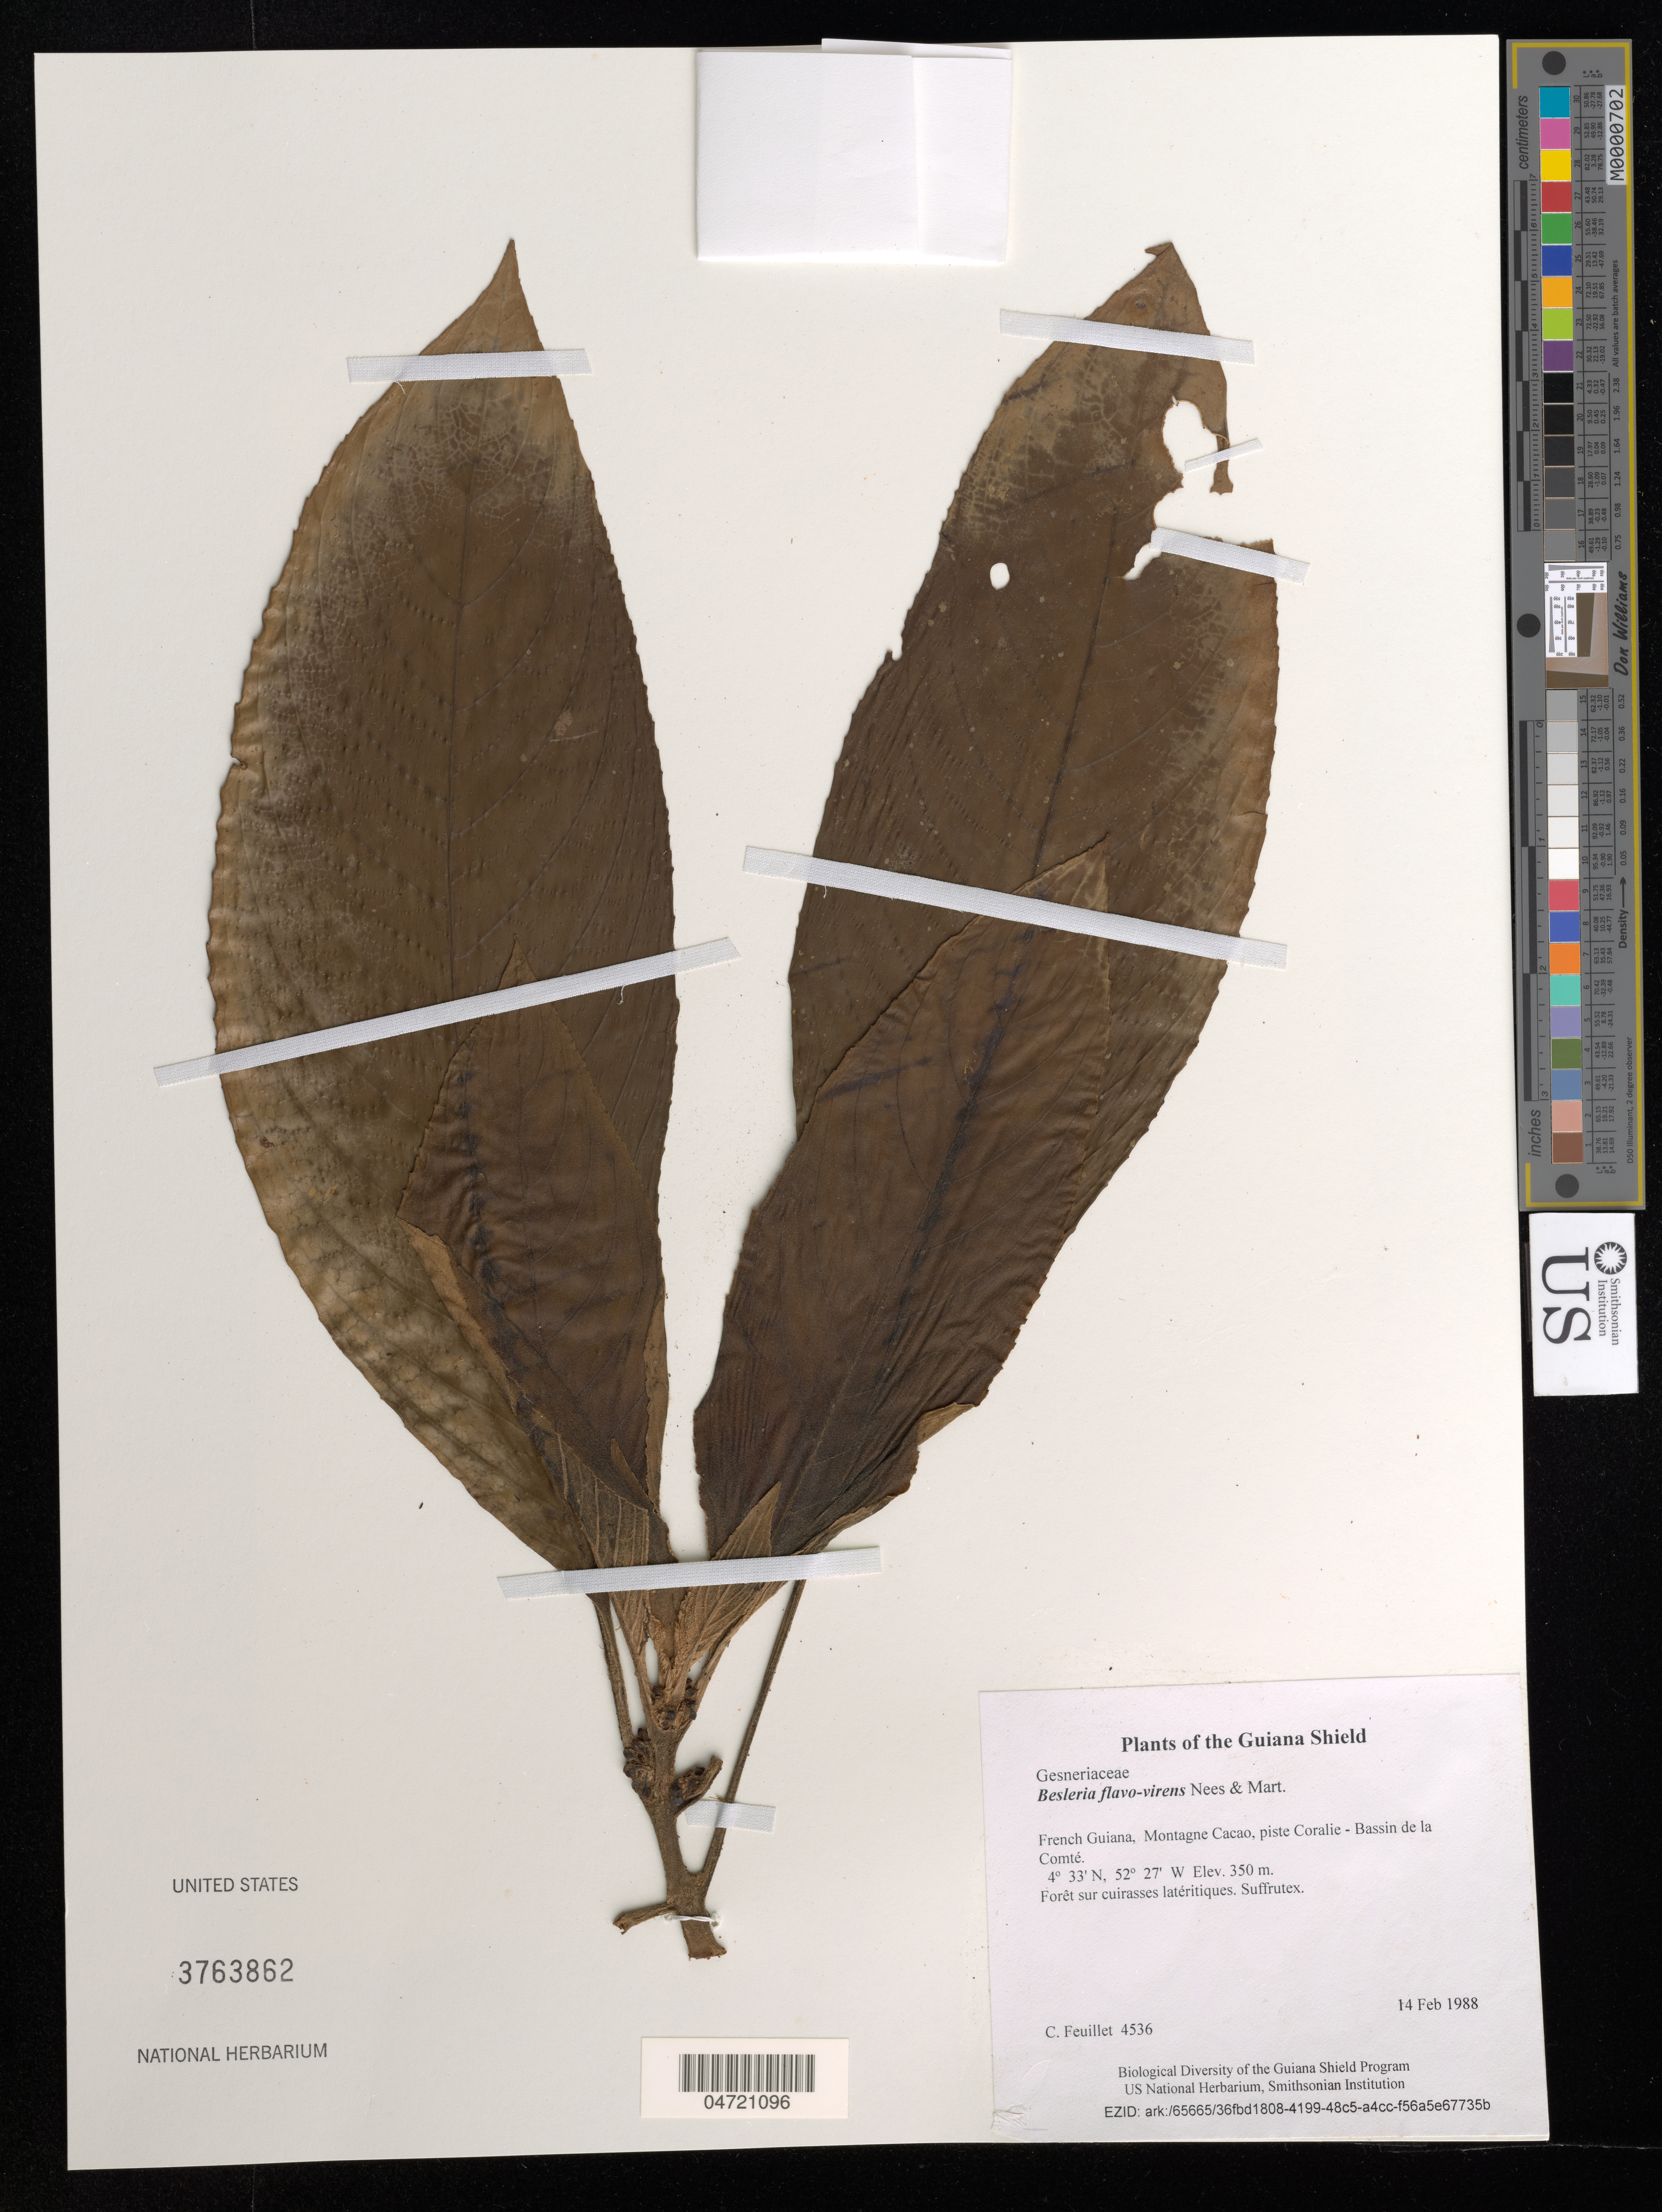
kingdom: Plantae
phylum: Tracheophyta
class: Magnoliopsida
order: Lamiales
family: Gesneriaceae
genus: Besleria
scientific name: Besleria flavo-virens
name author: Nees & Mart.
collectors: C. Feuillet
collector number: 4536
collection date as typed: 14 Feb 1988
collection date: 1988-02-14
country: French Guiana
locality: Montagne Cacao, piste Coralie - Bassin de la Comté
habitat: Forêt sur cuirasses latéritiques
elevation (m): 350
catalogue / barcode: US 3763862